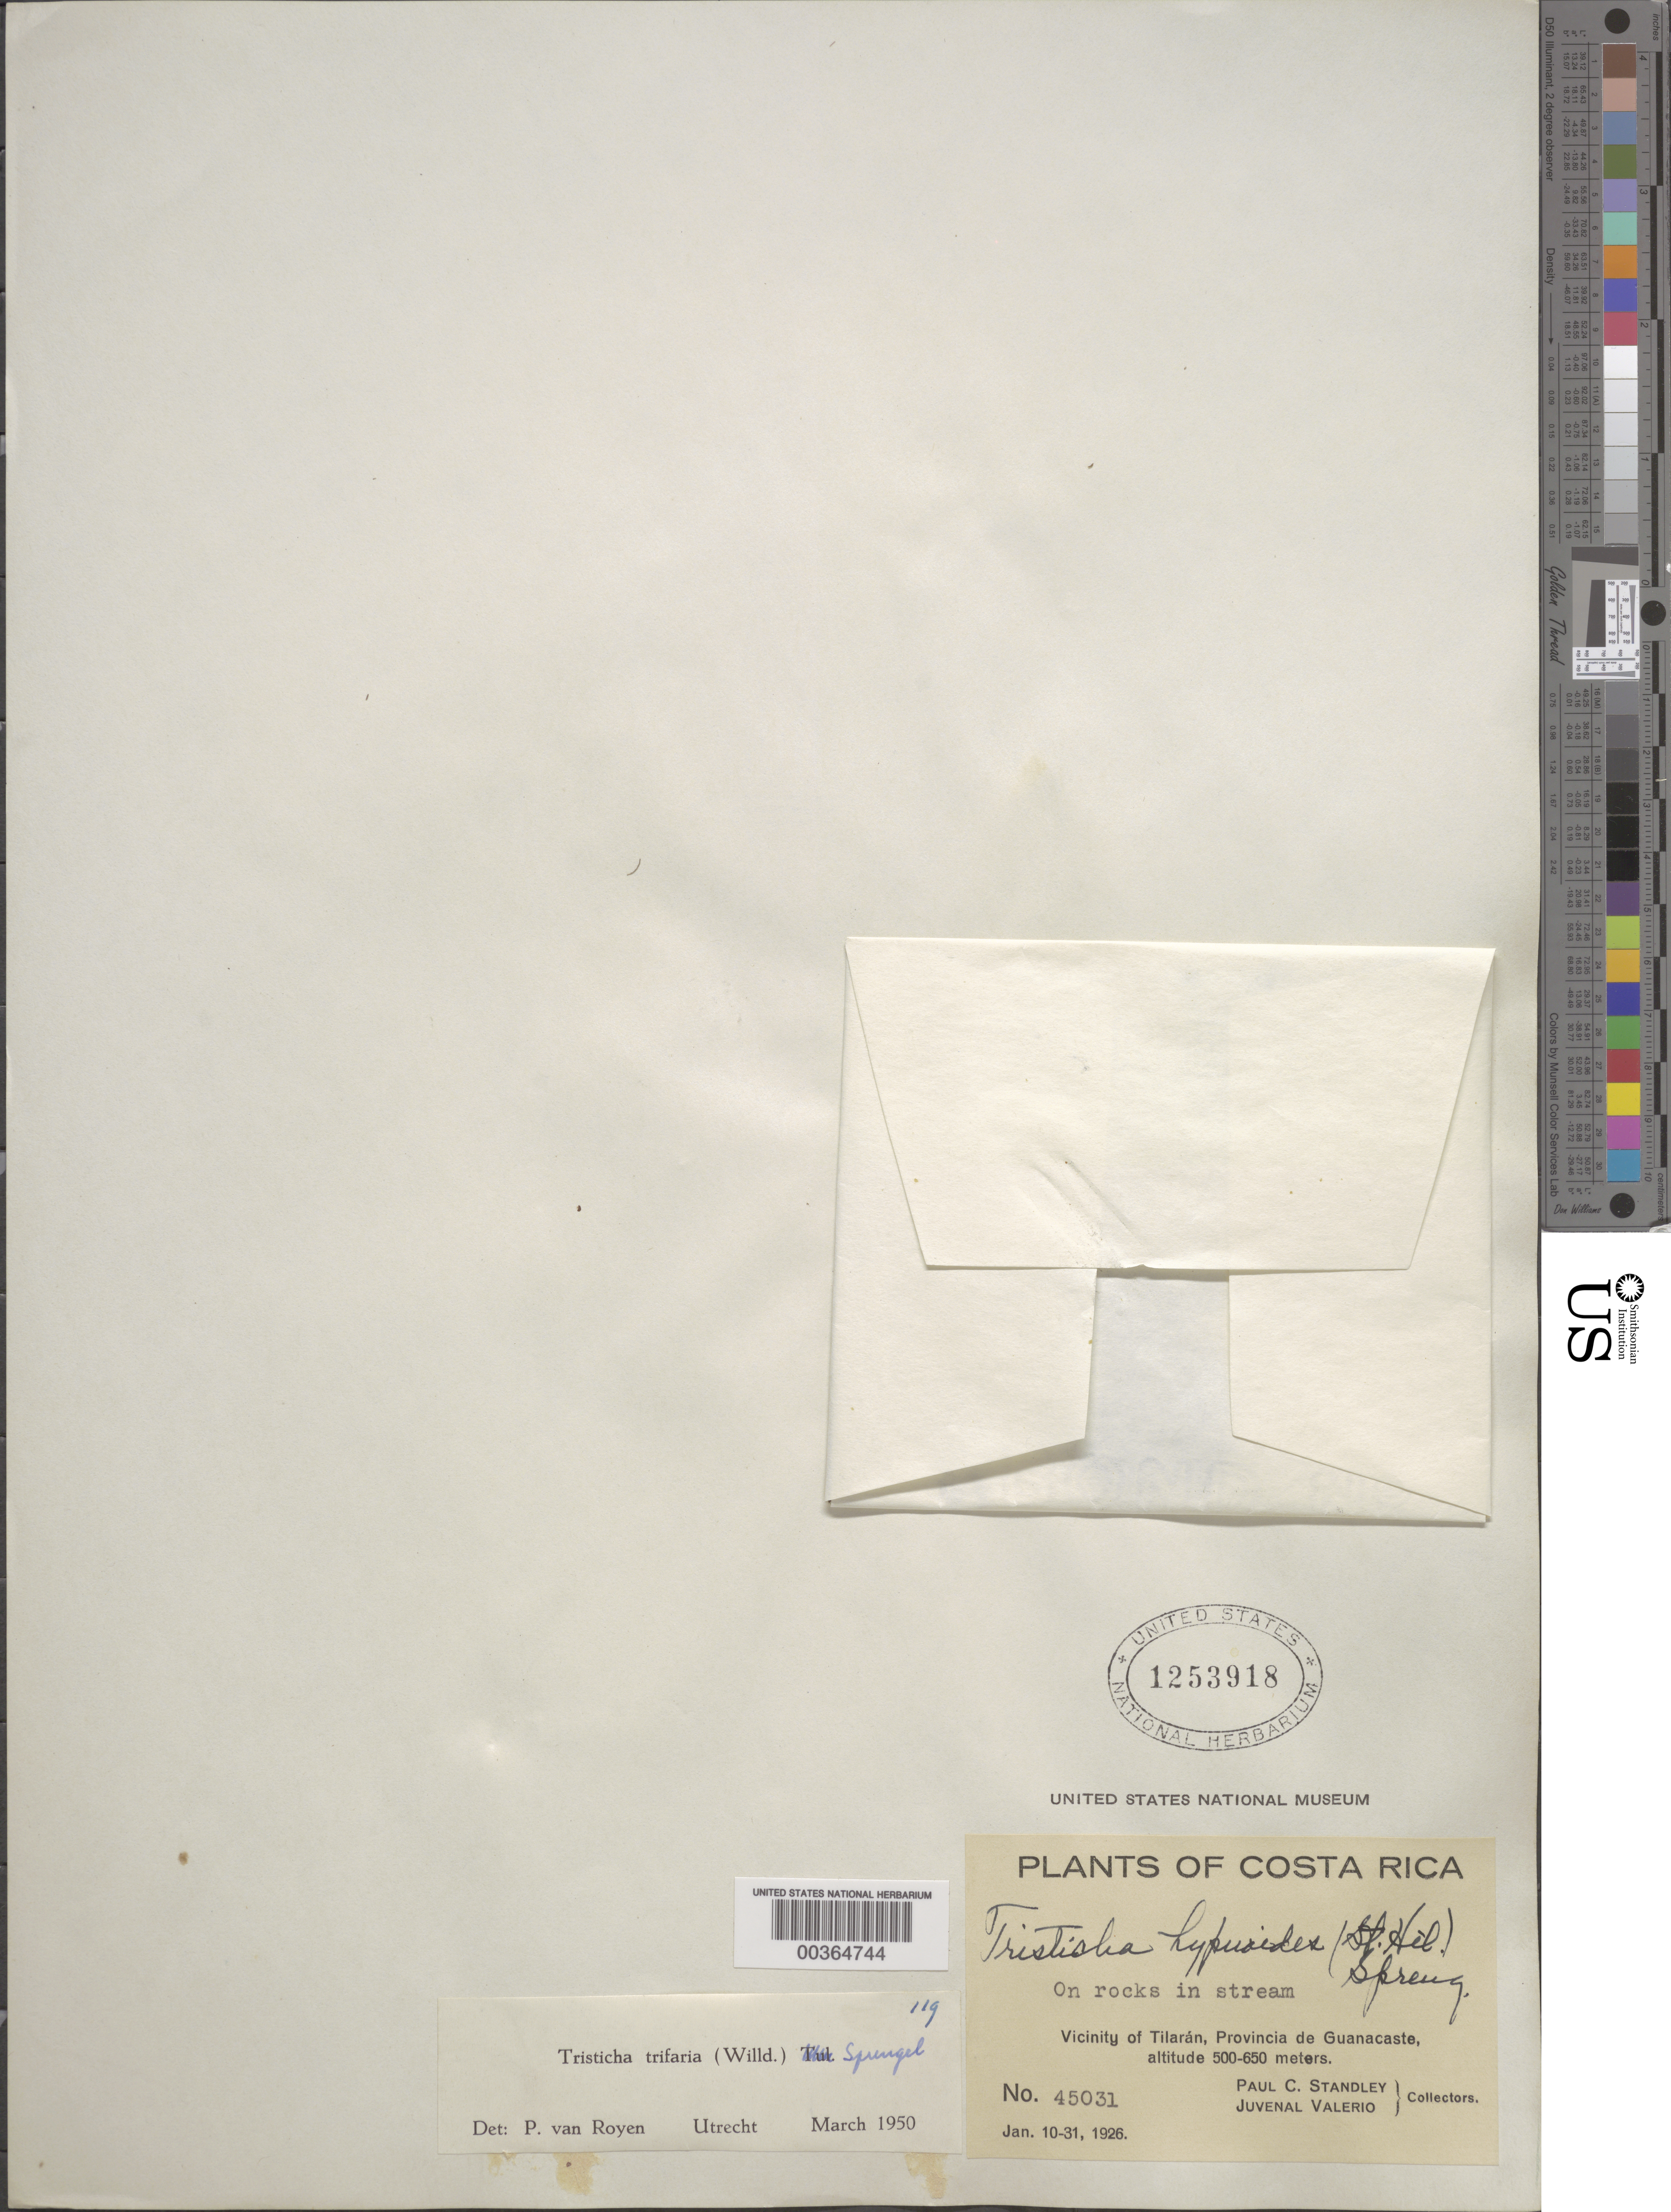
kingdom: Plantae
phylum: Tracheophyta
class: Magnoliopsida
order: Malpighiales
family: Podostemaceae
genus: Tristicha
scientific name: Tristicha trifaria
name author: (Willd.) Spreng.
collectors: P. C. Standley & J. Valerio R.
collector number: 45031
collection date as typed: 10 Jan 1926 to 31 Jan 1926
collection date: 1926-01-10/1926-01-31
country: Costa Rica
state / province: Guanacaste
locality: Vicinity of Tilaran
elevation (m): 500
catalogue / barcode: US 1253918